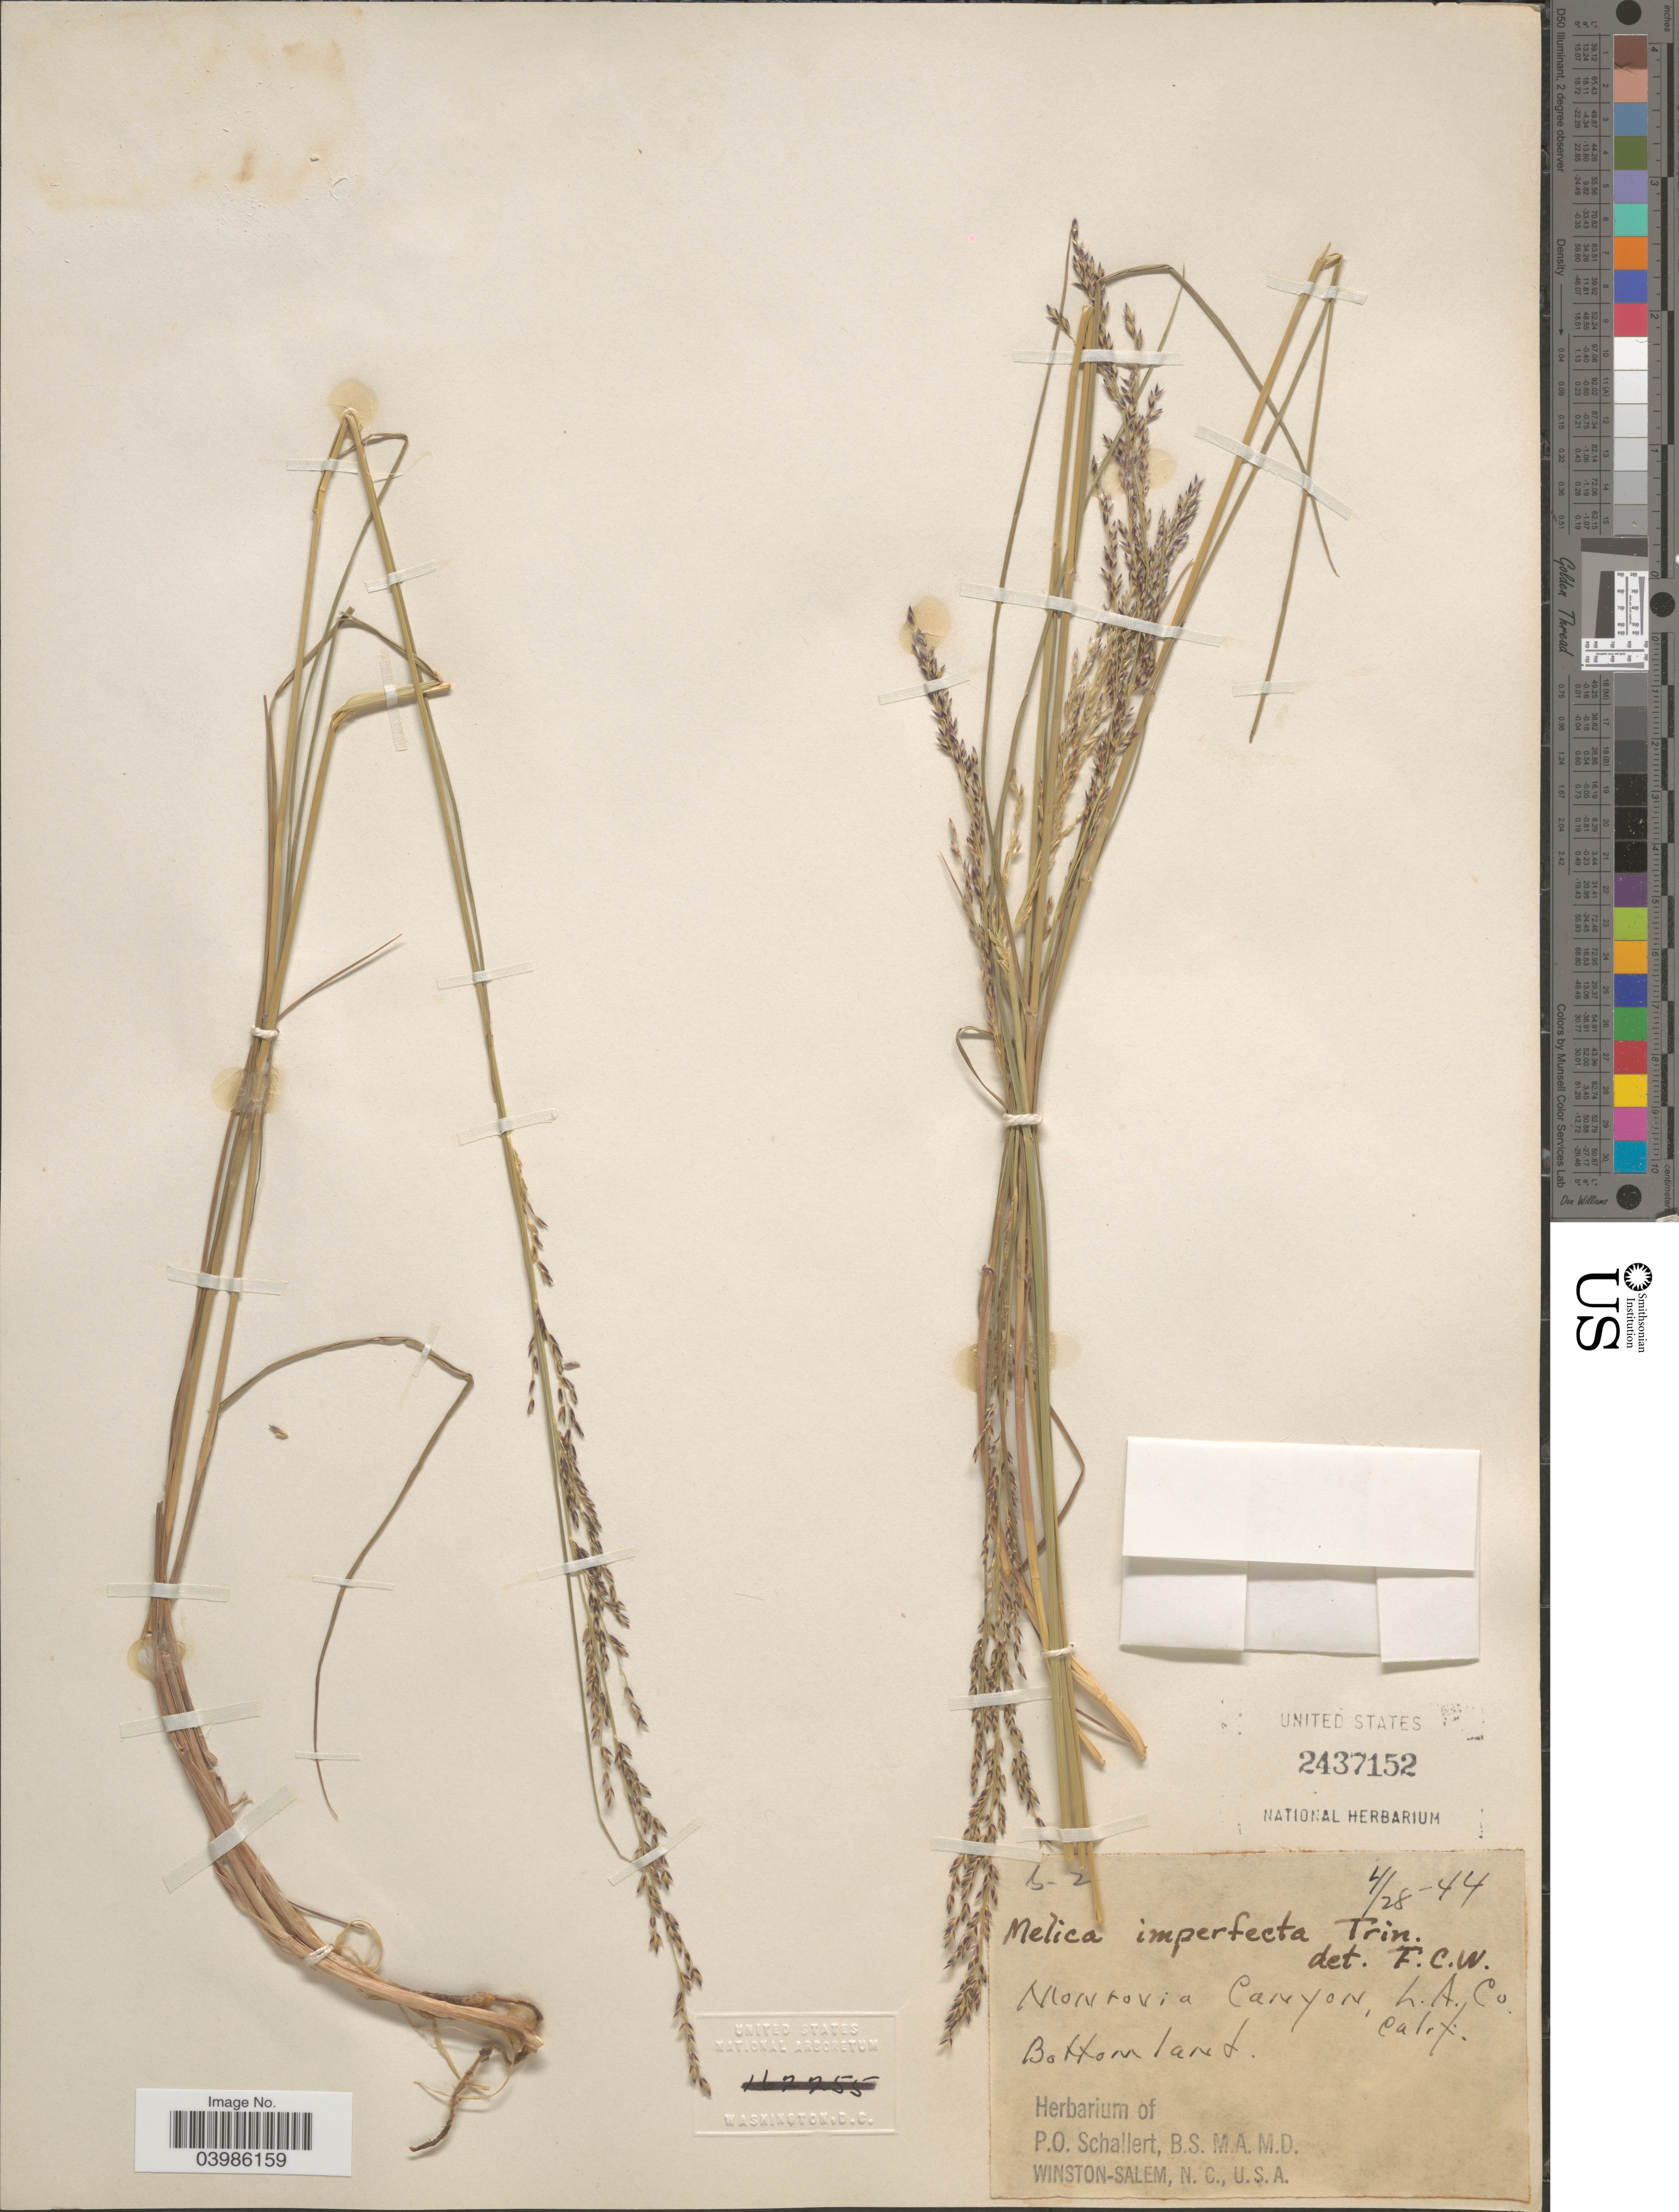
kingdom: Plantae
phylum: Tracheophyta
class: Liliopsida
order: Poales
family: Poaceae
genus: Melica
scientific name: Melica imperfecta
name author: Trin.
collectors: ex herb. P.O. Schallert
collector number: G-2*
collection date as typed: Transcribed d/m/y: 28/4/44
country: United States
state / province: California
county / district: Los Angeles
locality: Montovia Canyon, L.A. Co. Bottomland.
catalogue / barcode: US 2437152